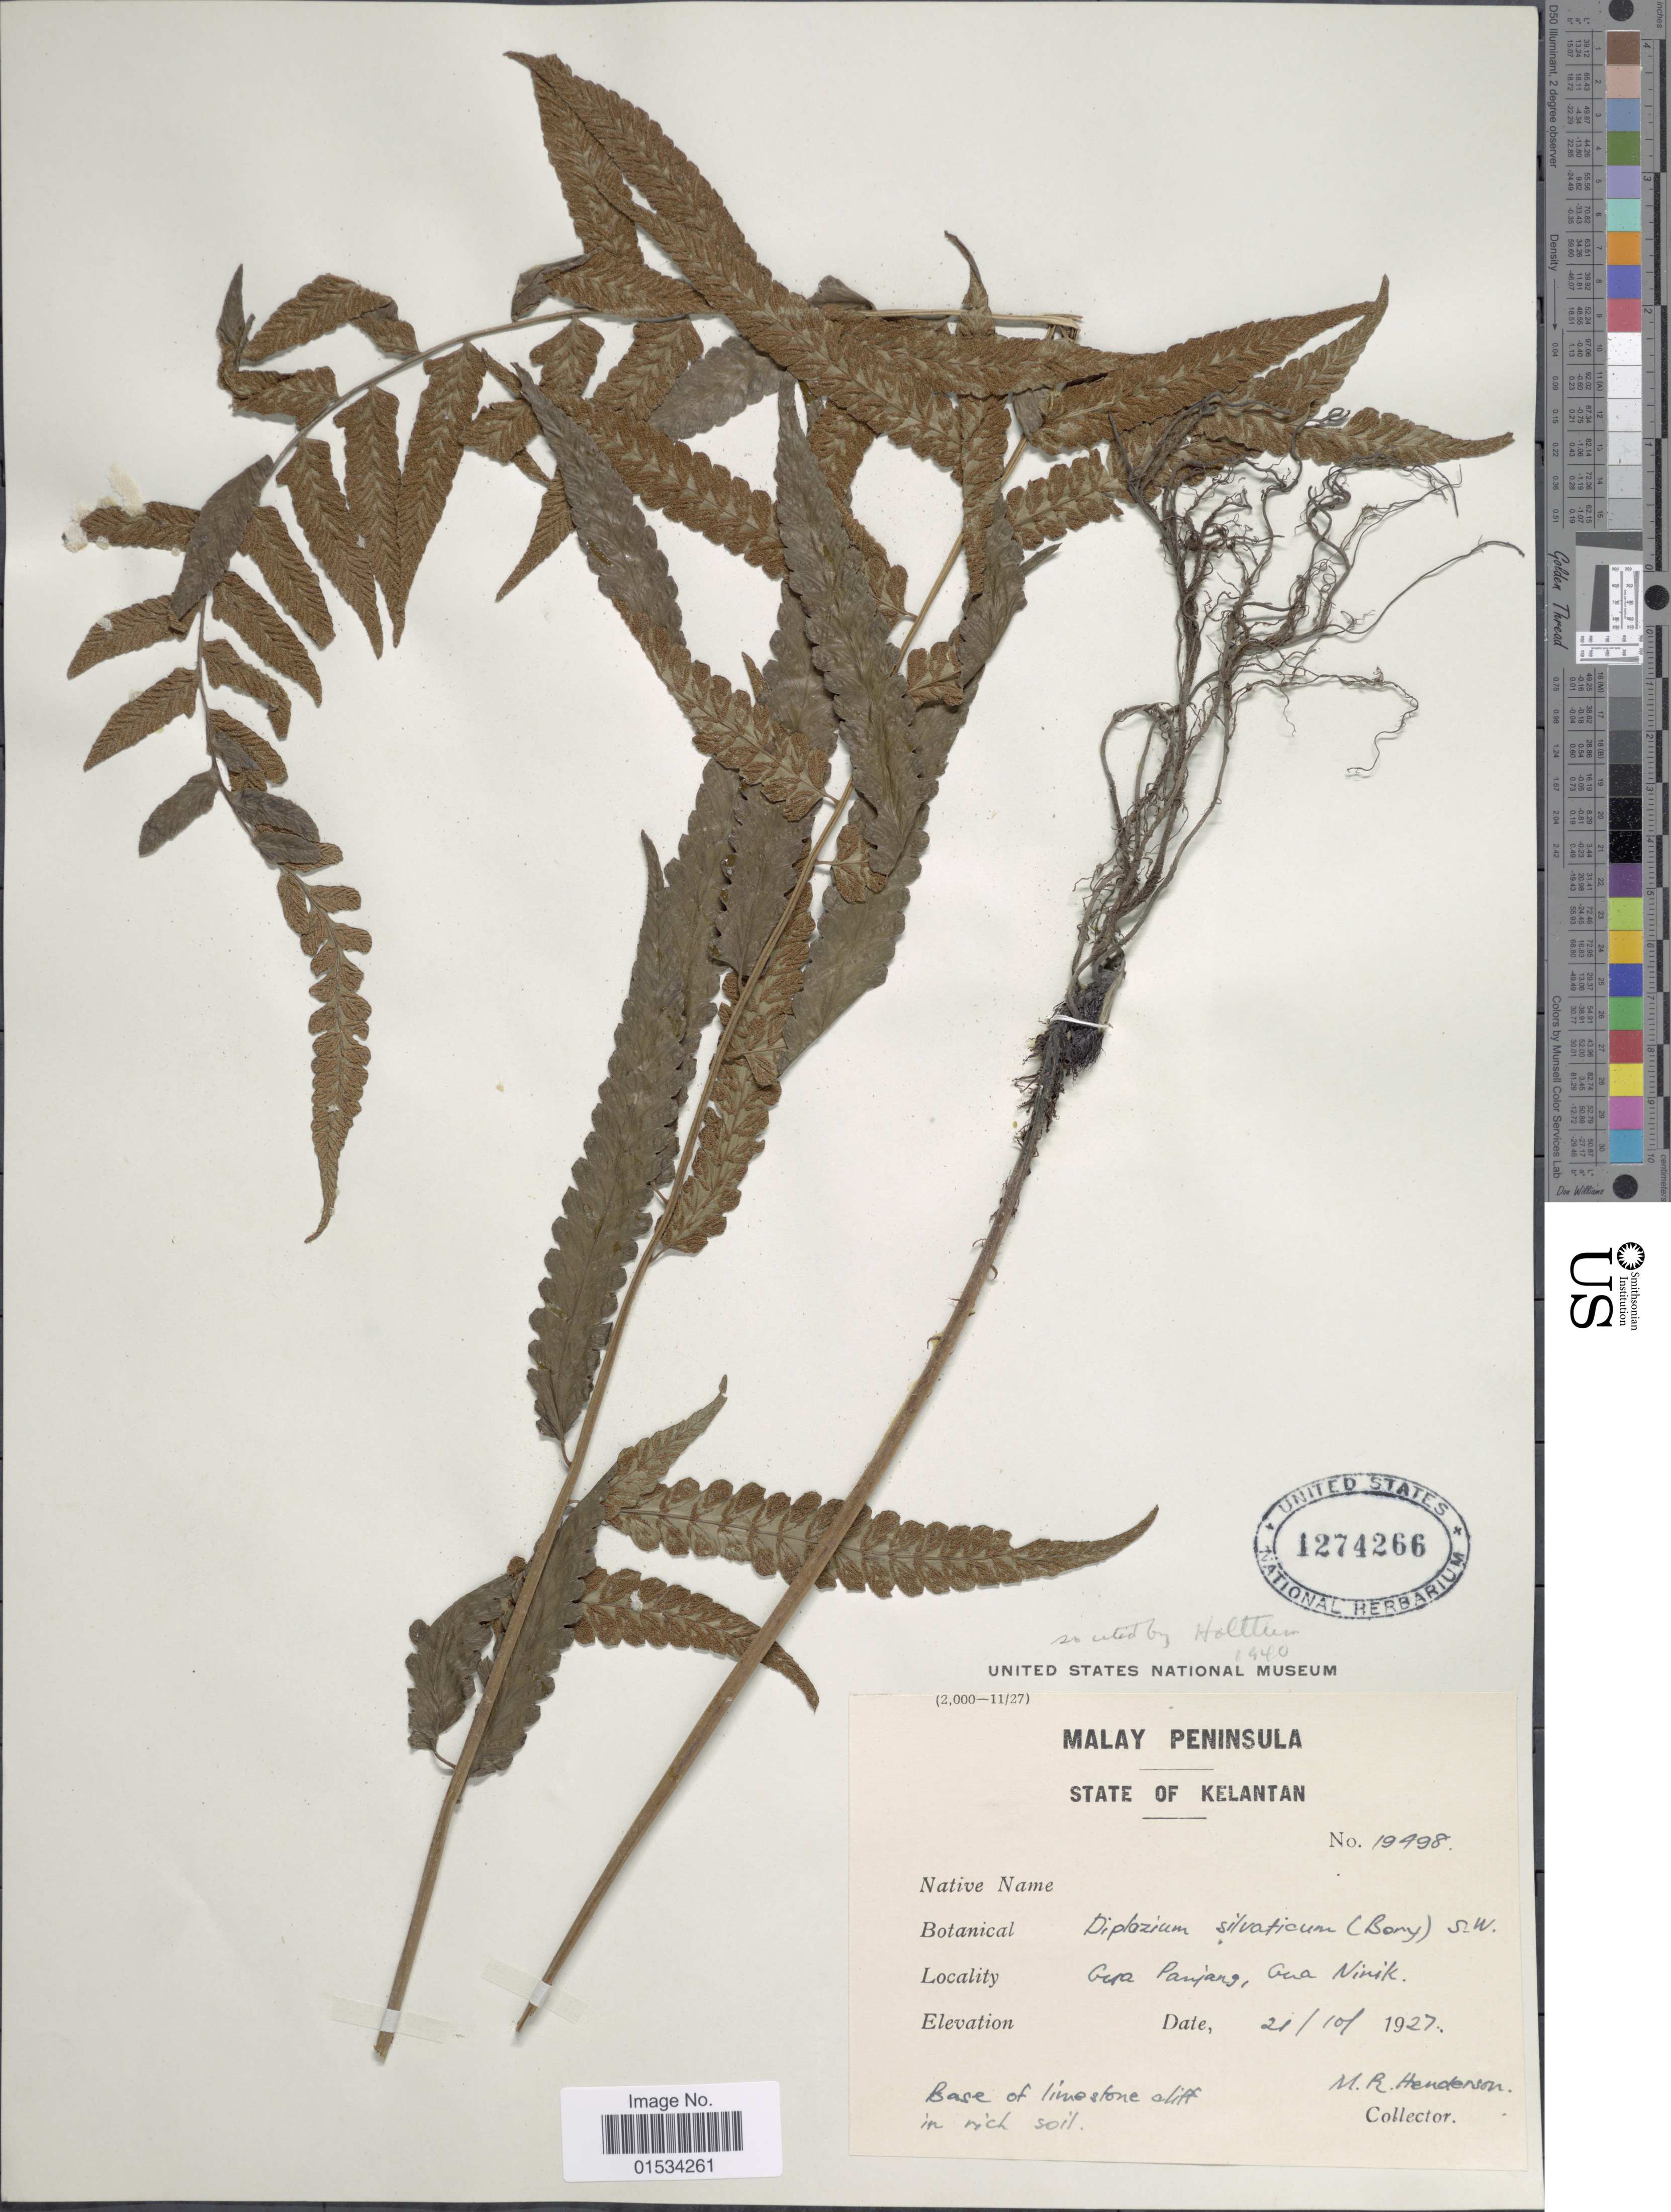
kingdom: Plantae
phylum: Tracheophyta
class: Polypodiopsida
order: Polypodiales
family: Athyriaceae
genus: Diplazium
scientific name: Diplazium silvaticum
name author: Christ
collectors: M. Henderson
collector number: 19498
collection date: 1927-10-21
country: Malaysia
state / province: Kelantan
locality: Giya Panjang, AN Ninik [interpreted]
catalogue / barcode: US 1274266